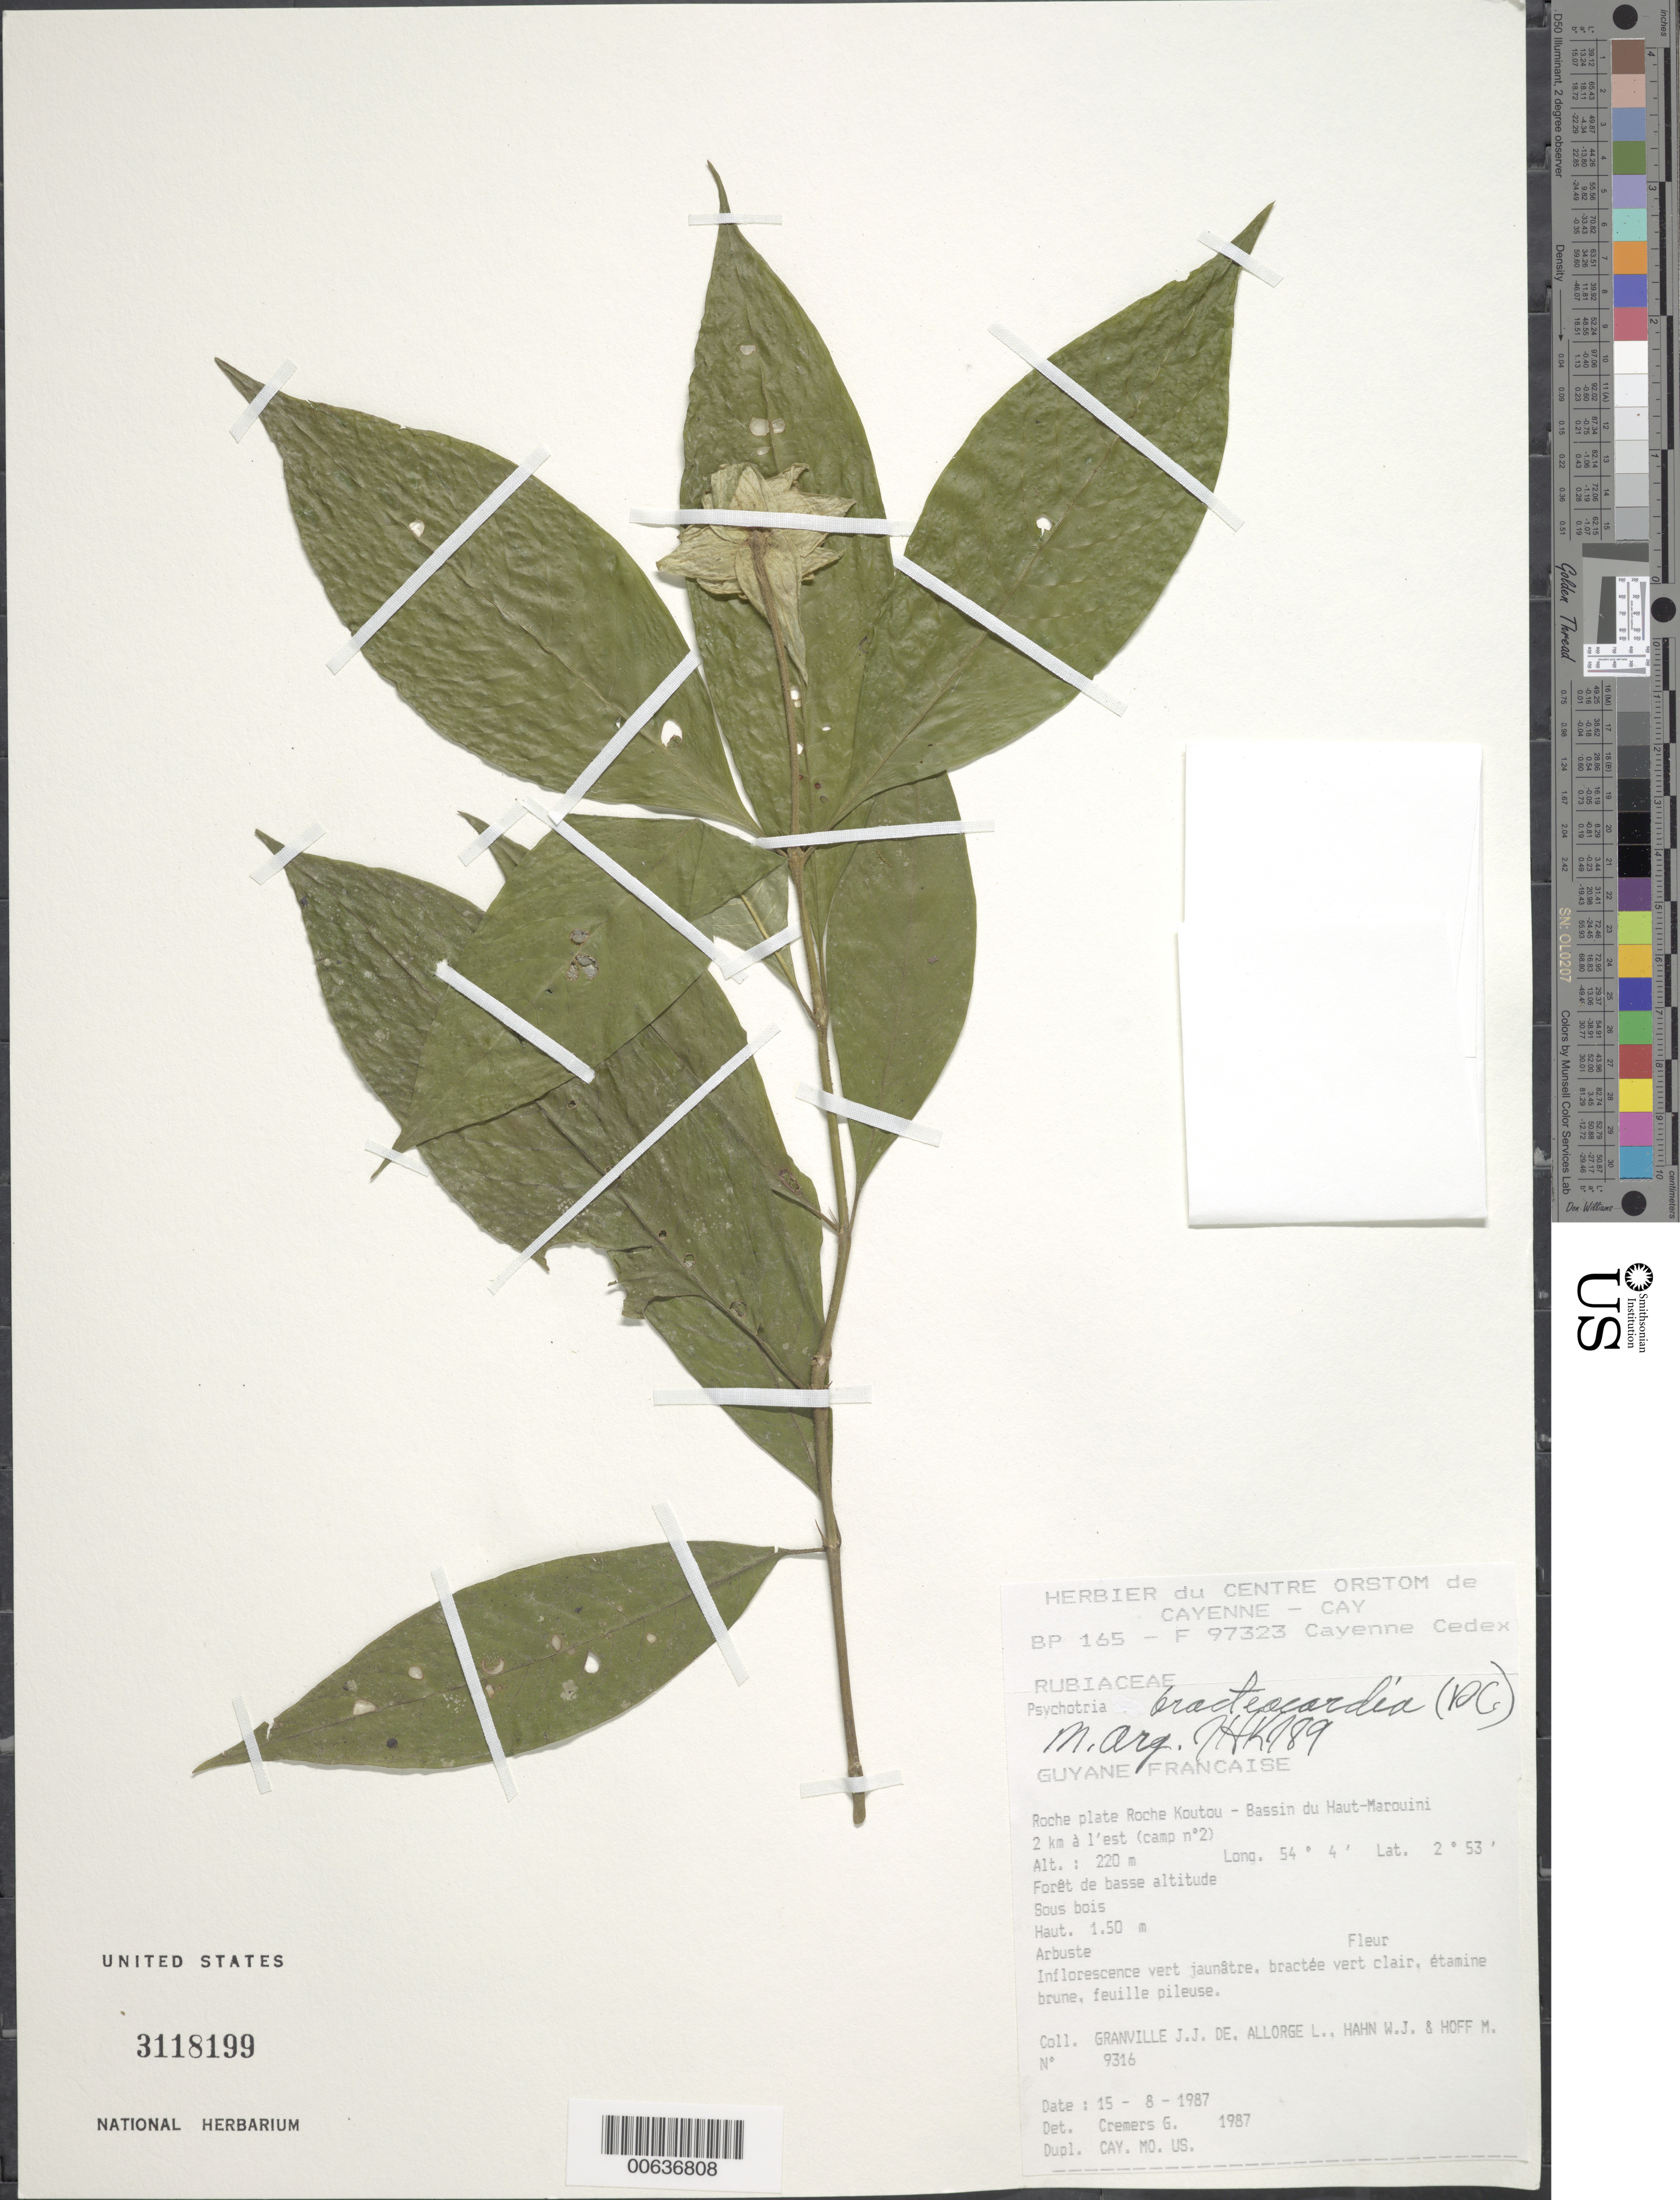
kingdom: Plantae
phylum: Tracheophyta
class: Magnoliopsida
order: Gentianales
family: Rubiaceae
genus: Palicourea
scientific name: Palicourea bracteocardia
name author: (DC.) Delprete & J.H. Kirkbr.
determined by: Kirkbride, J. H., Jr.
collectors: J.-J. de Granville, L. Allorge, W. J. Hahn & M. Hoff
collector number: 9316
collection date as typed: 15-Aug-87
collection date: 1987-08-15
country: French Guiana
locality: Roche Koutou, Bassin du Haut-Marouini, 2 km a l'est (camp no. 2)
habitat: Foret de basse altitude. Sous bois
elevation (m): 220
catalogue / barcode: US 3118199